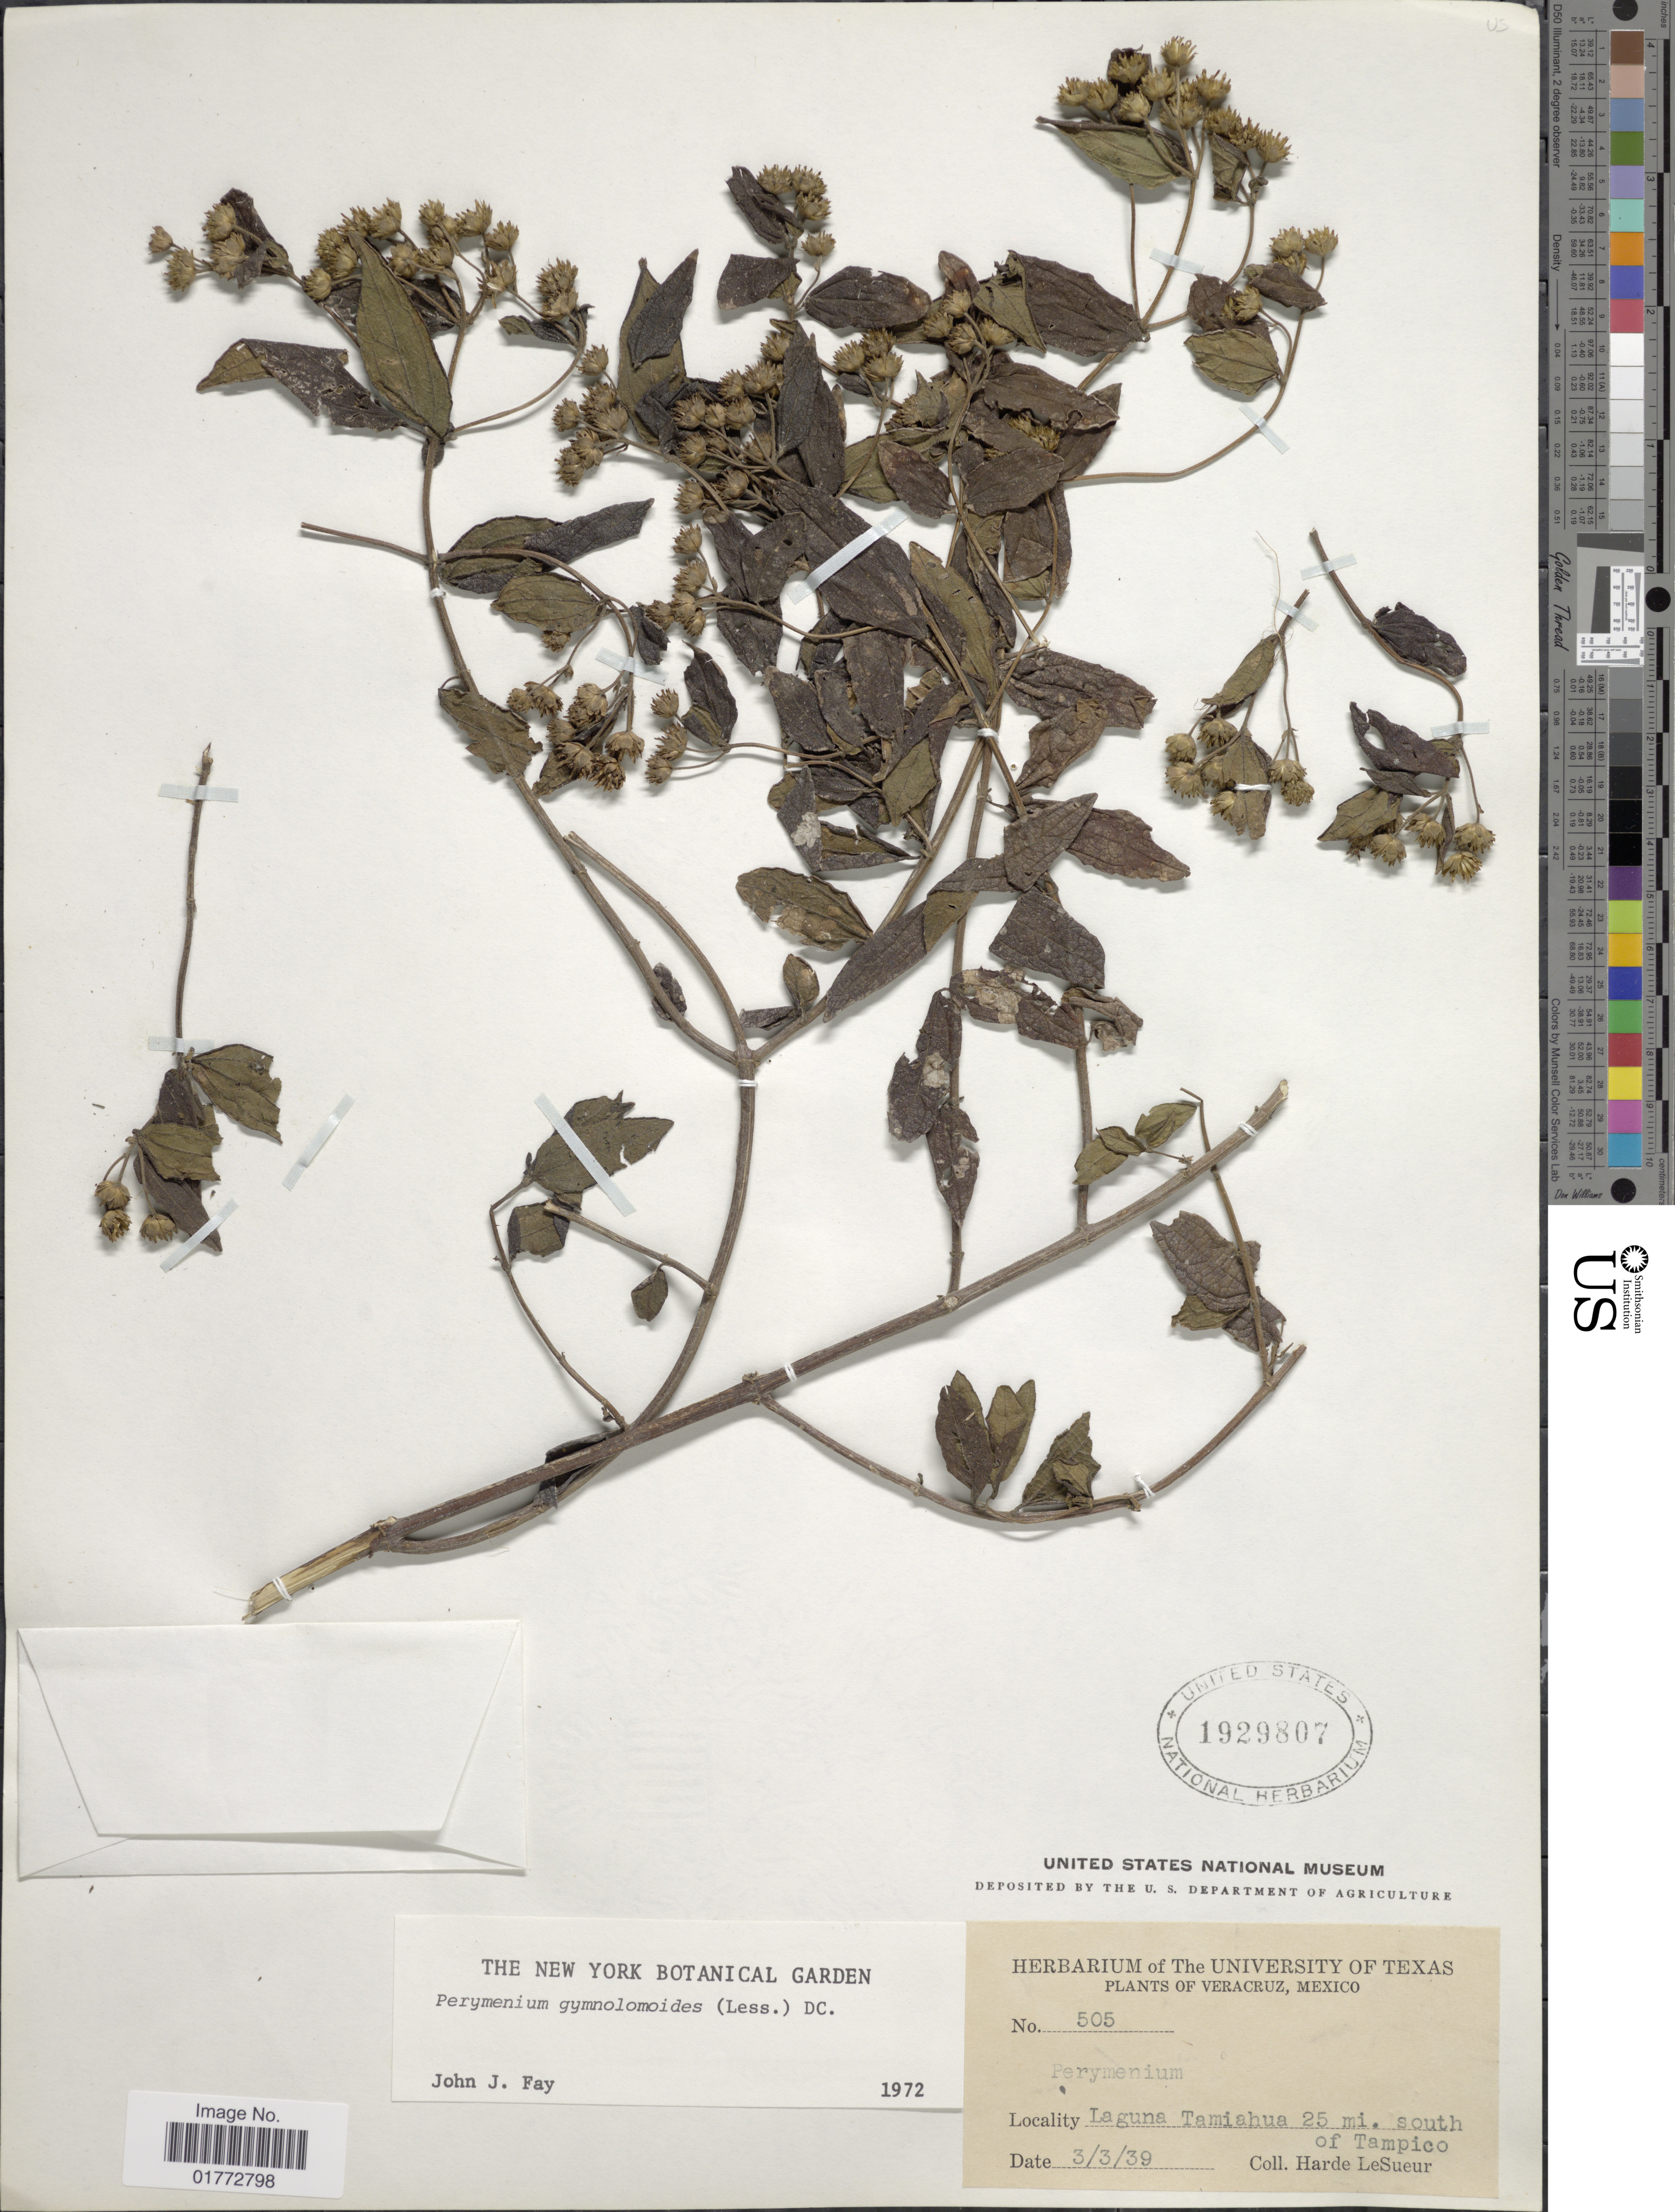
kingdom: Plantae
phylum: Tracheophyta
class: Magnoliopsida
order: Asterales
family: Asteraceae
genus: Perymenium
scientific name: Perymenium gymnolomoides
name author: (Less.) DC.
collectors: H. Lesuer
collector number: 505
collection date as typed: Transcribed d/m/y: 3/3/39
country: Mexico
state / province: Veracruz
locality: Laguna Tamiahua 25 mi. south of Tampico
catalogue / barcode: US 1929807